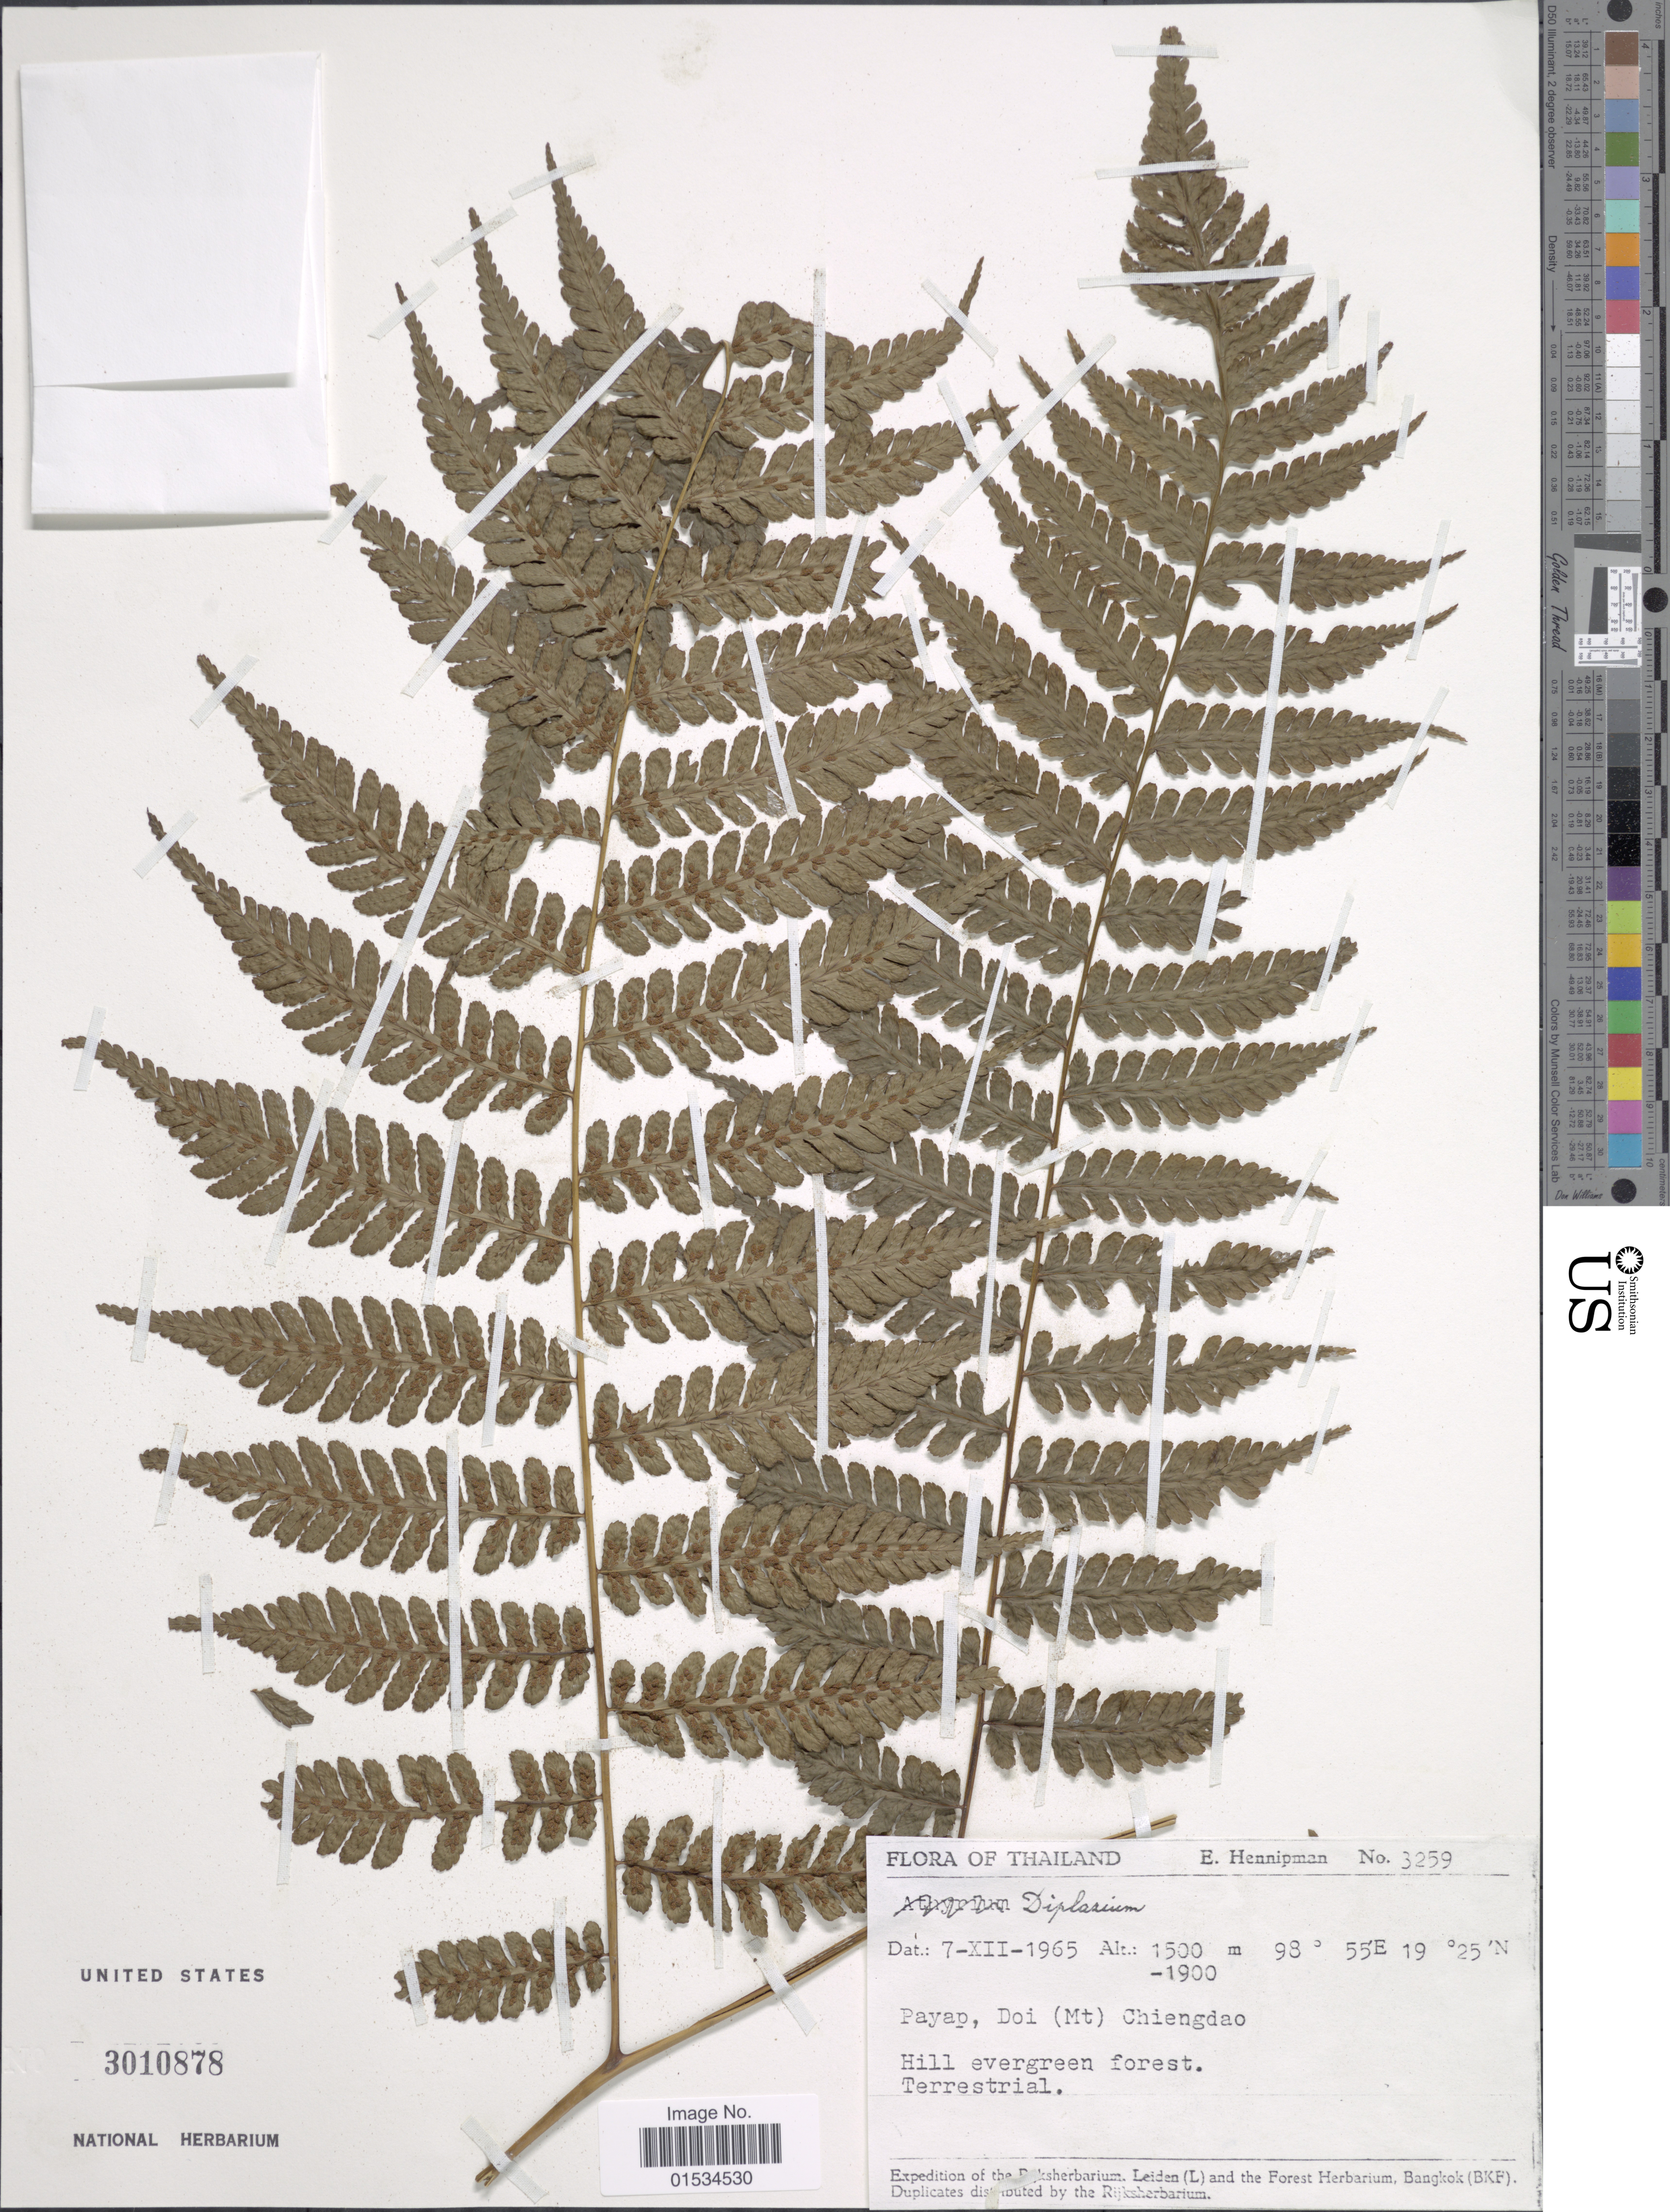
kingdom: Plantae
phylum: Tracheophyta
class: Polypodiopsida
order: Polypodiales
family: Athyriaceae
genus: Diplazium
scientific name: Diplazium sp.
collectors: E. Hennipman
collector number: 3259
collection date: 1965-12-07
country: Thailand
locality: Payap, Doi (Mt) Chiengdao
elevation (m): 1500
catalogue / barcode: US 3010878